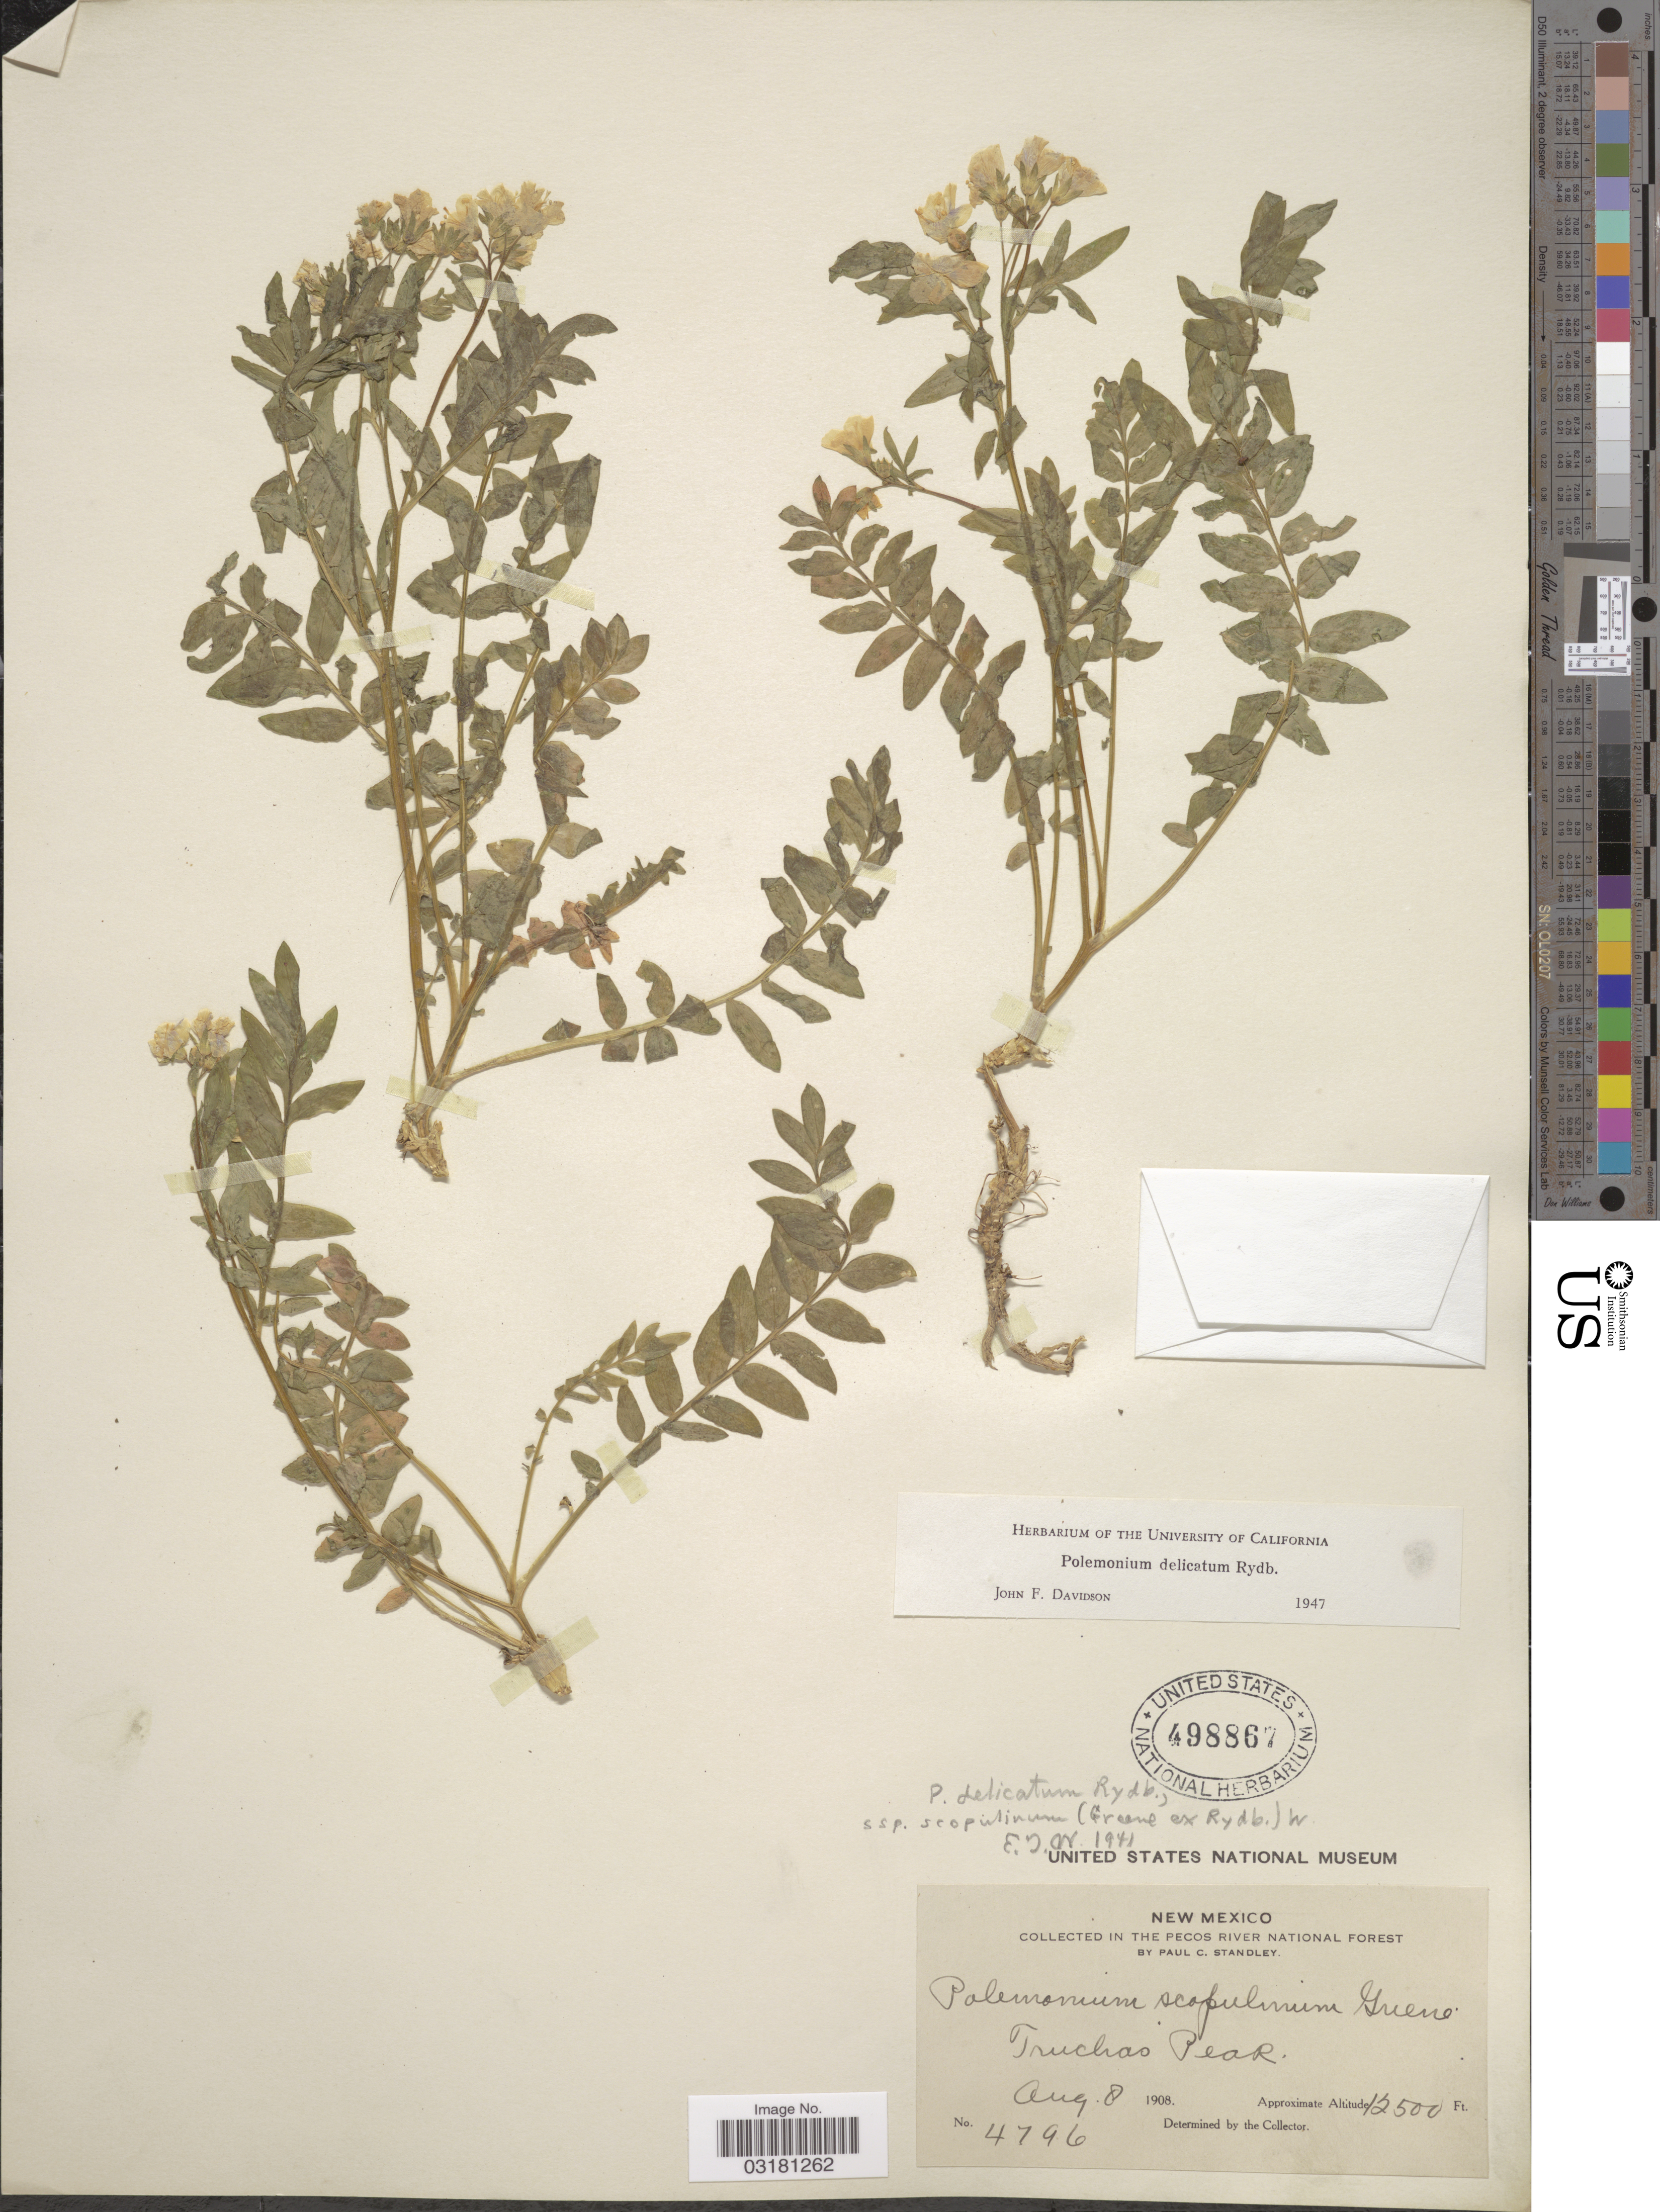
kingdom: Plantae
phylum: Tracheophyta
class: Magnoliopsida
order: Ericales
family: Polemoniaceae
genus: Polemonium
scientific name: Polemonium delicatum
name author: Rydb.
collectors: P. C. Standley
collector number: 4796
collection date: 1908-08-08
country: United States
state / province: New Mexico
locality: The Pecos River National Forest. Truchas Peak.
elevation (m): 3810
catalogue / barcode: US 498867